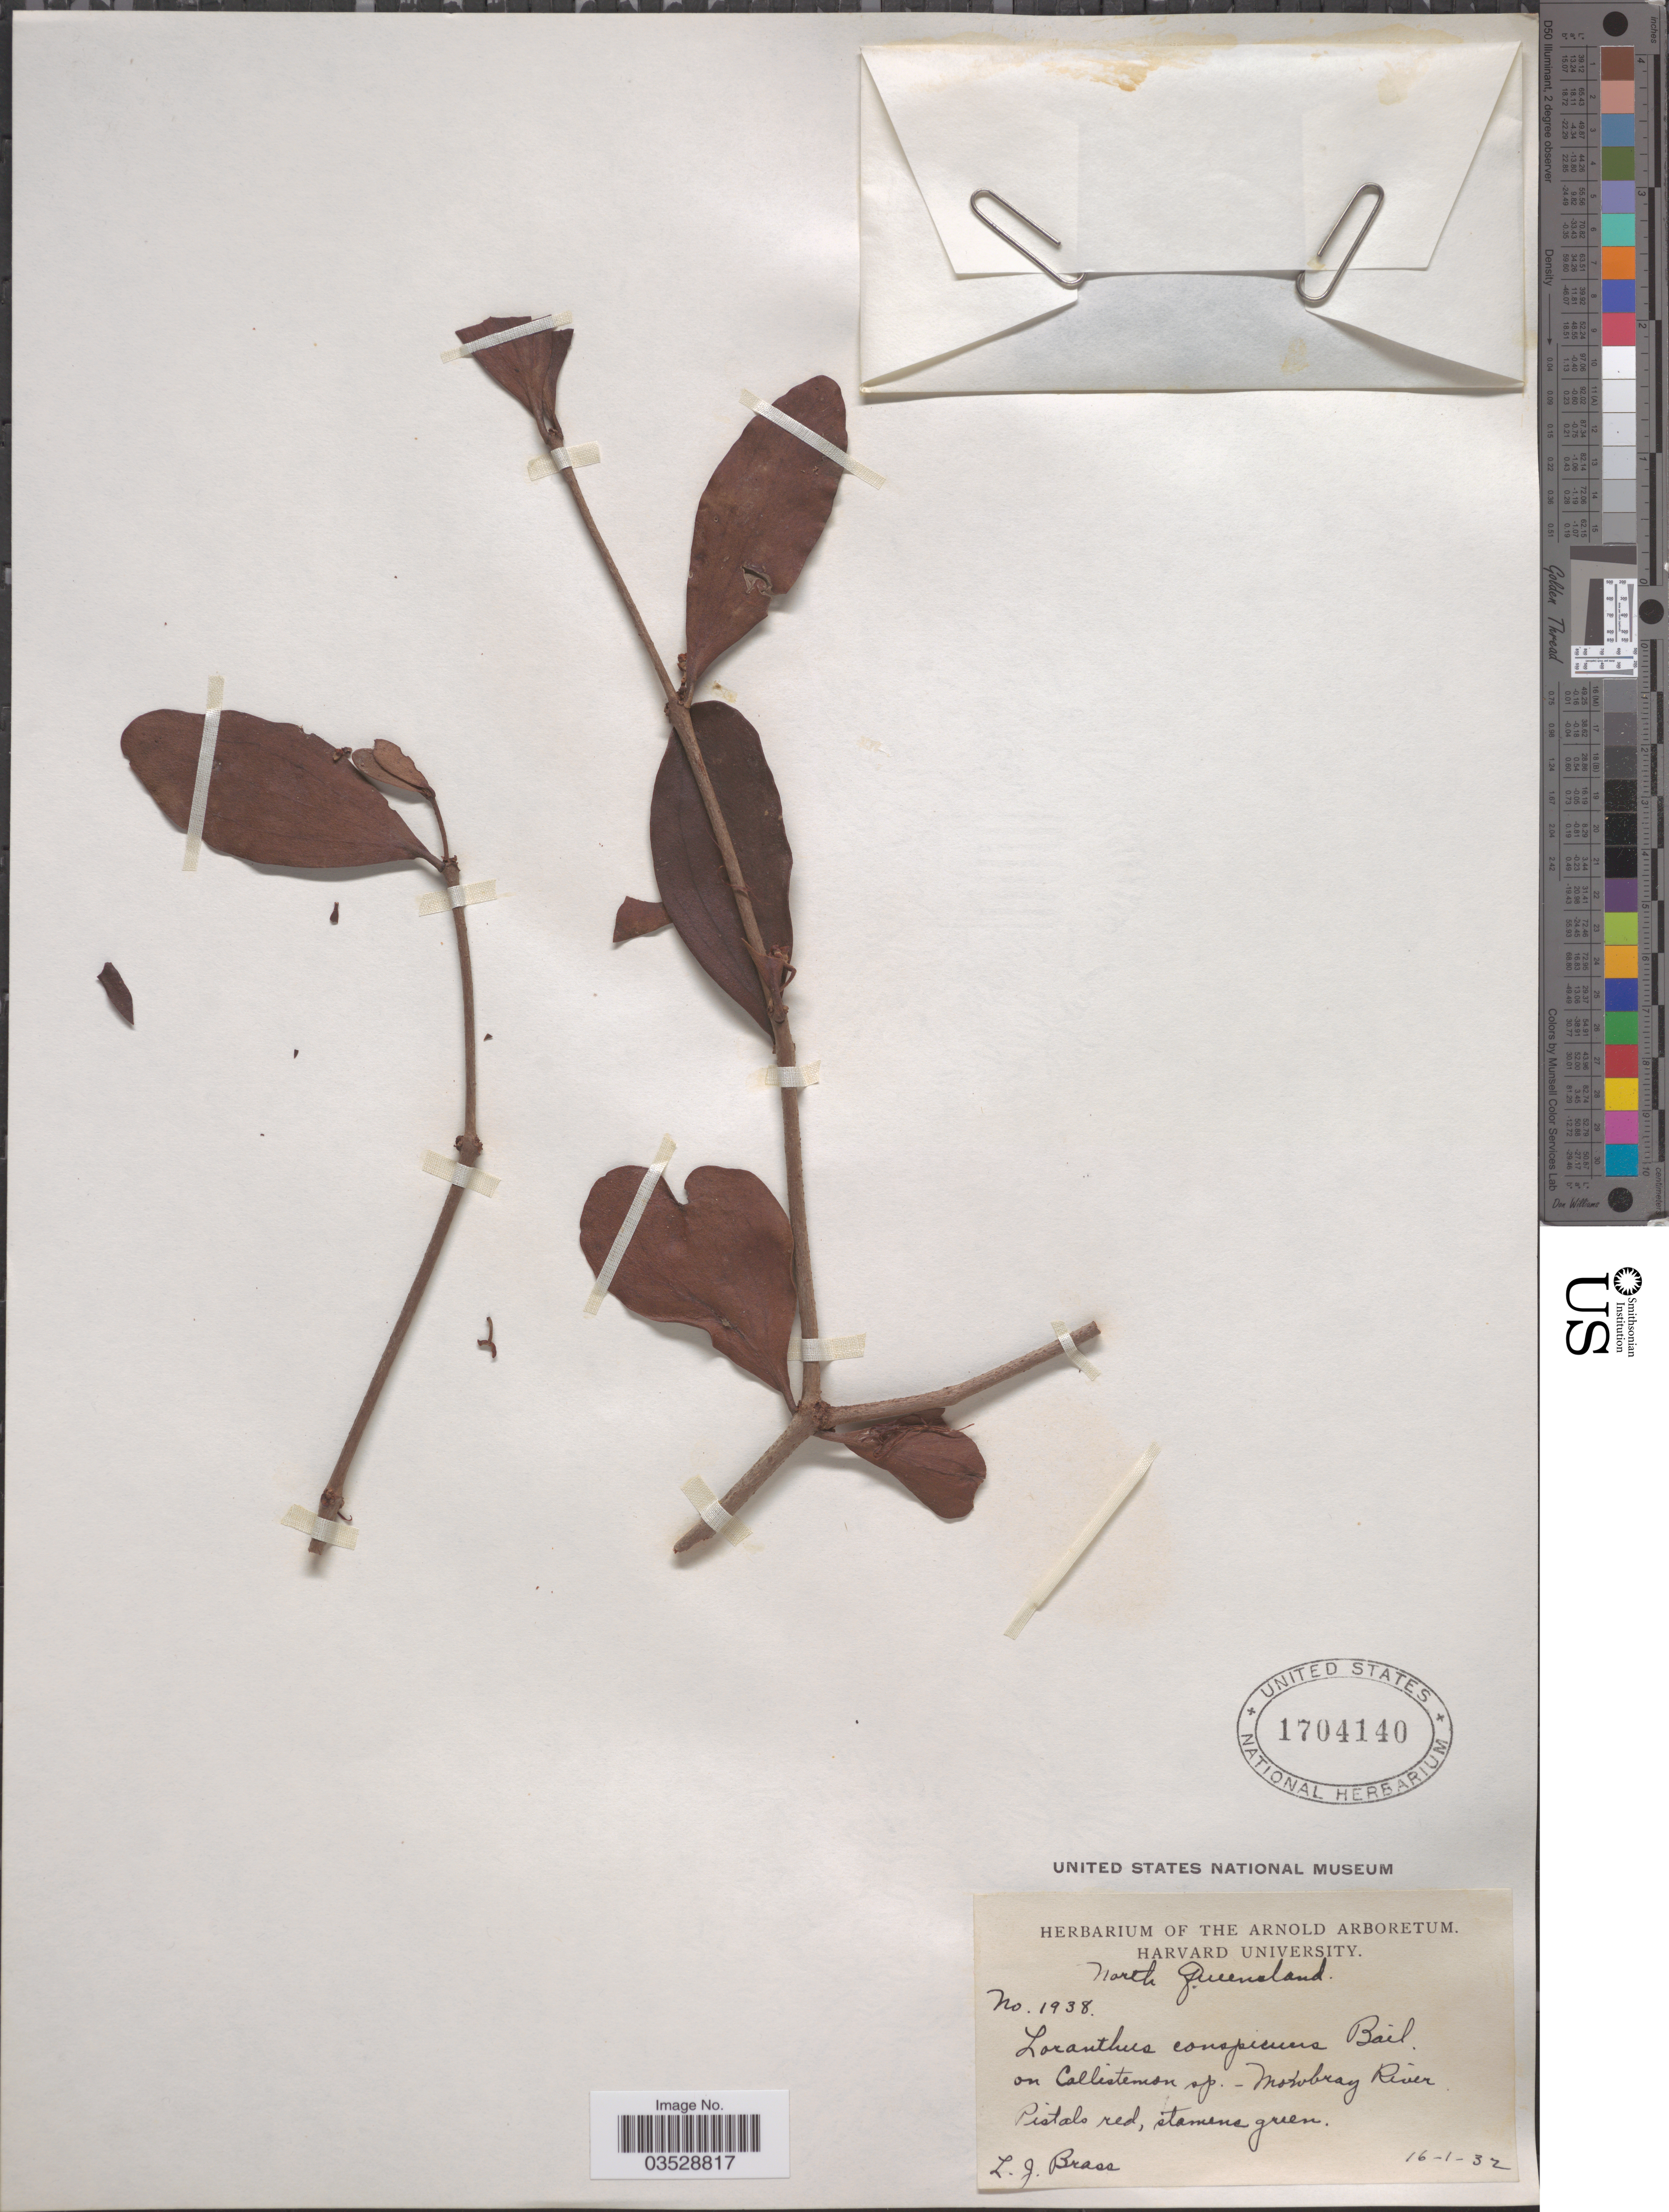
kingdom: Plantae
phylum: Tracheophyta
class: Magnoliopsida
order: Santalales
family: Loranthaceae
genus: Amyema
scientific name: Amyema conspicua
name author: Danser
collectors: L. J. Brass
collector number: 1938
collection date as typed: Transcribed d/m/y: 16/1/32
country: Australia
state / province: Queensland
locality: North Queensland. Mowbray River.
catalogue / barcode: US 1704140